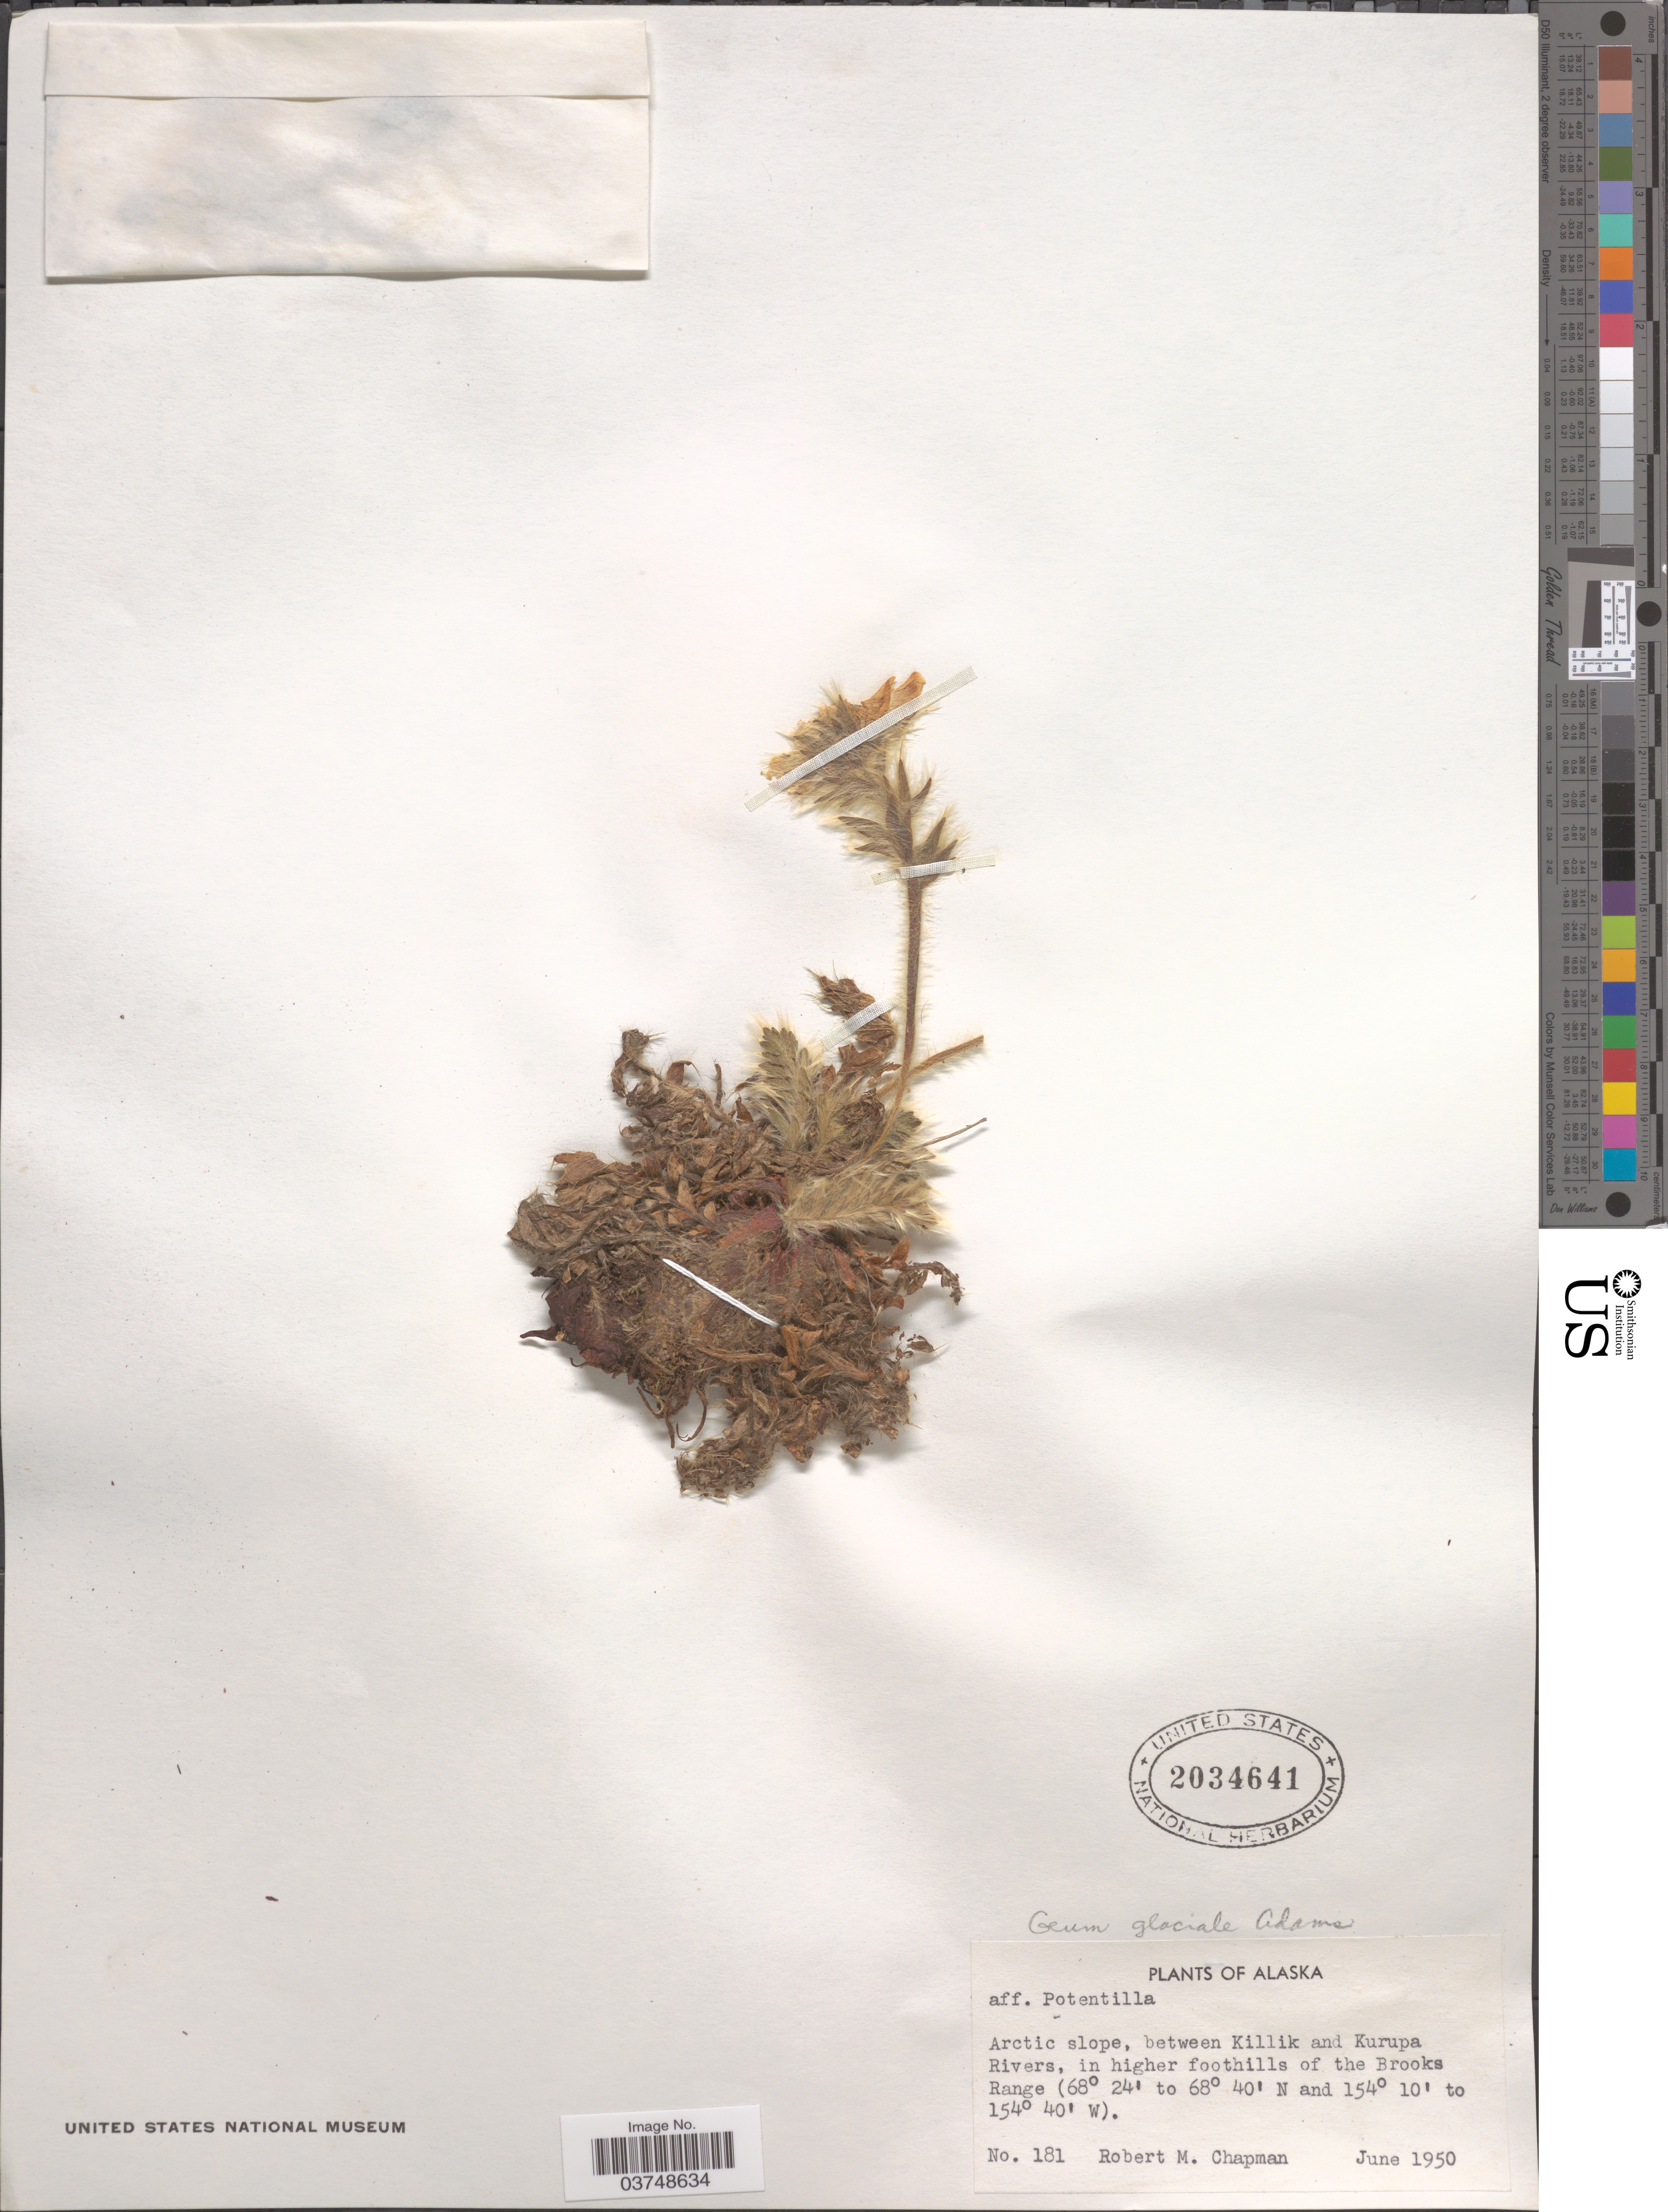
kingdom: Plantae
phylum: Tracheophyta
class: Magnoliopsida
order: Rosales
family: Rosaceae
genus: Geum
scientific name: Geum glaciale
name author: Adams ex Fisch.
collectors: R. M. Chapman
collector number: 181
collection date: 1950-06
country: United States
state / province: Alaska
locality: Arctic slope, between Killik and Kurupa Rivers, in higher foothills of the Brooks Range.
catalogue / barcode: US 2034641